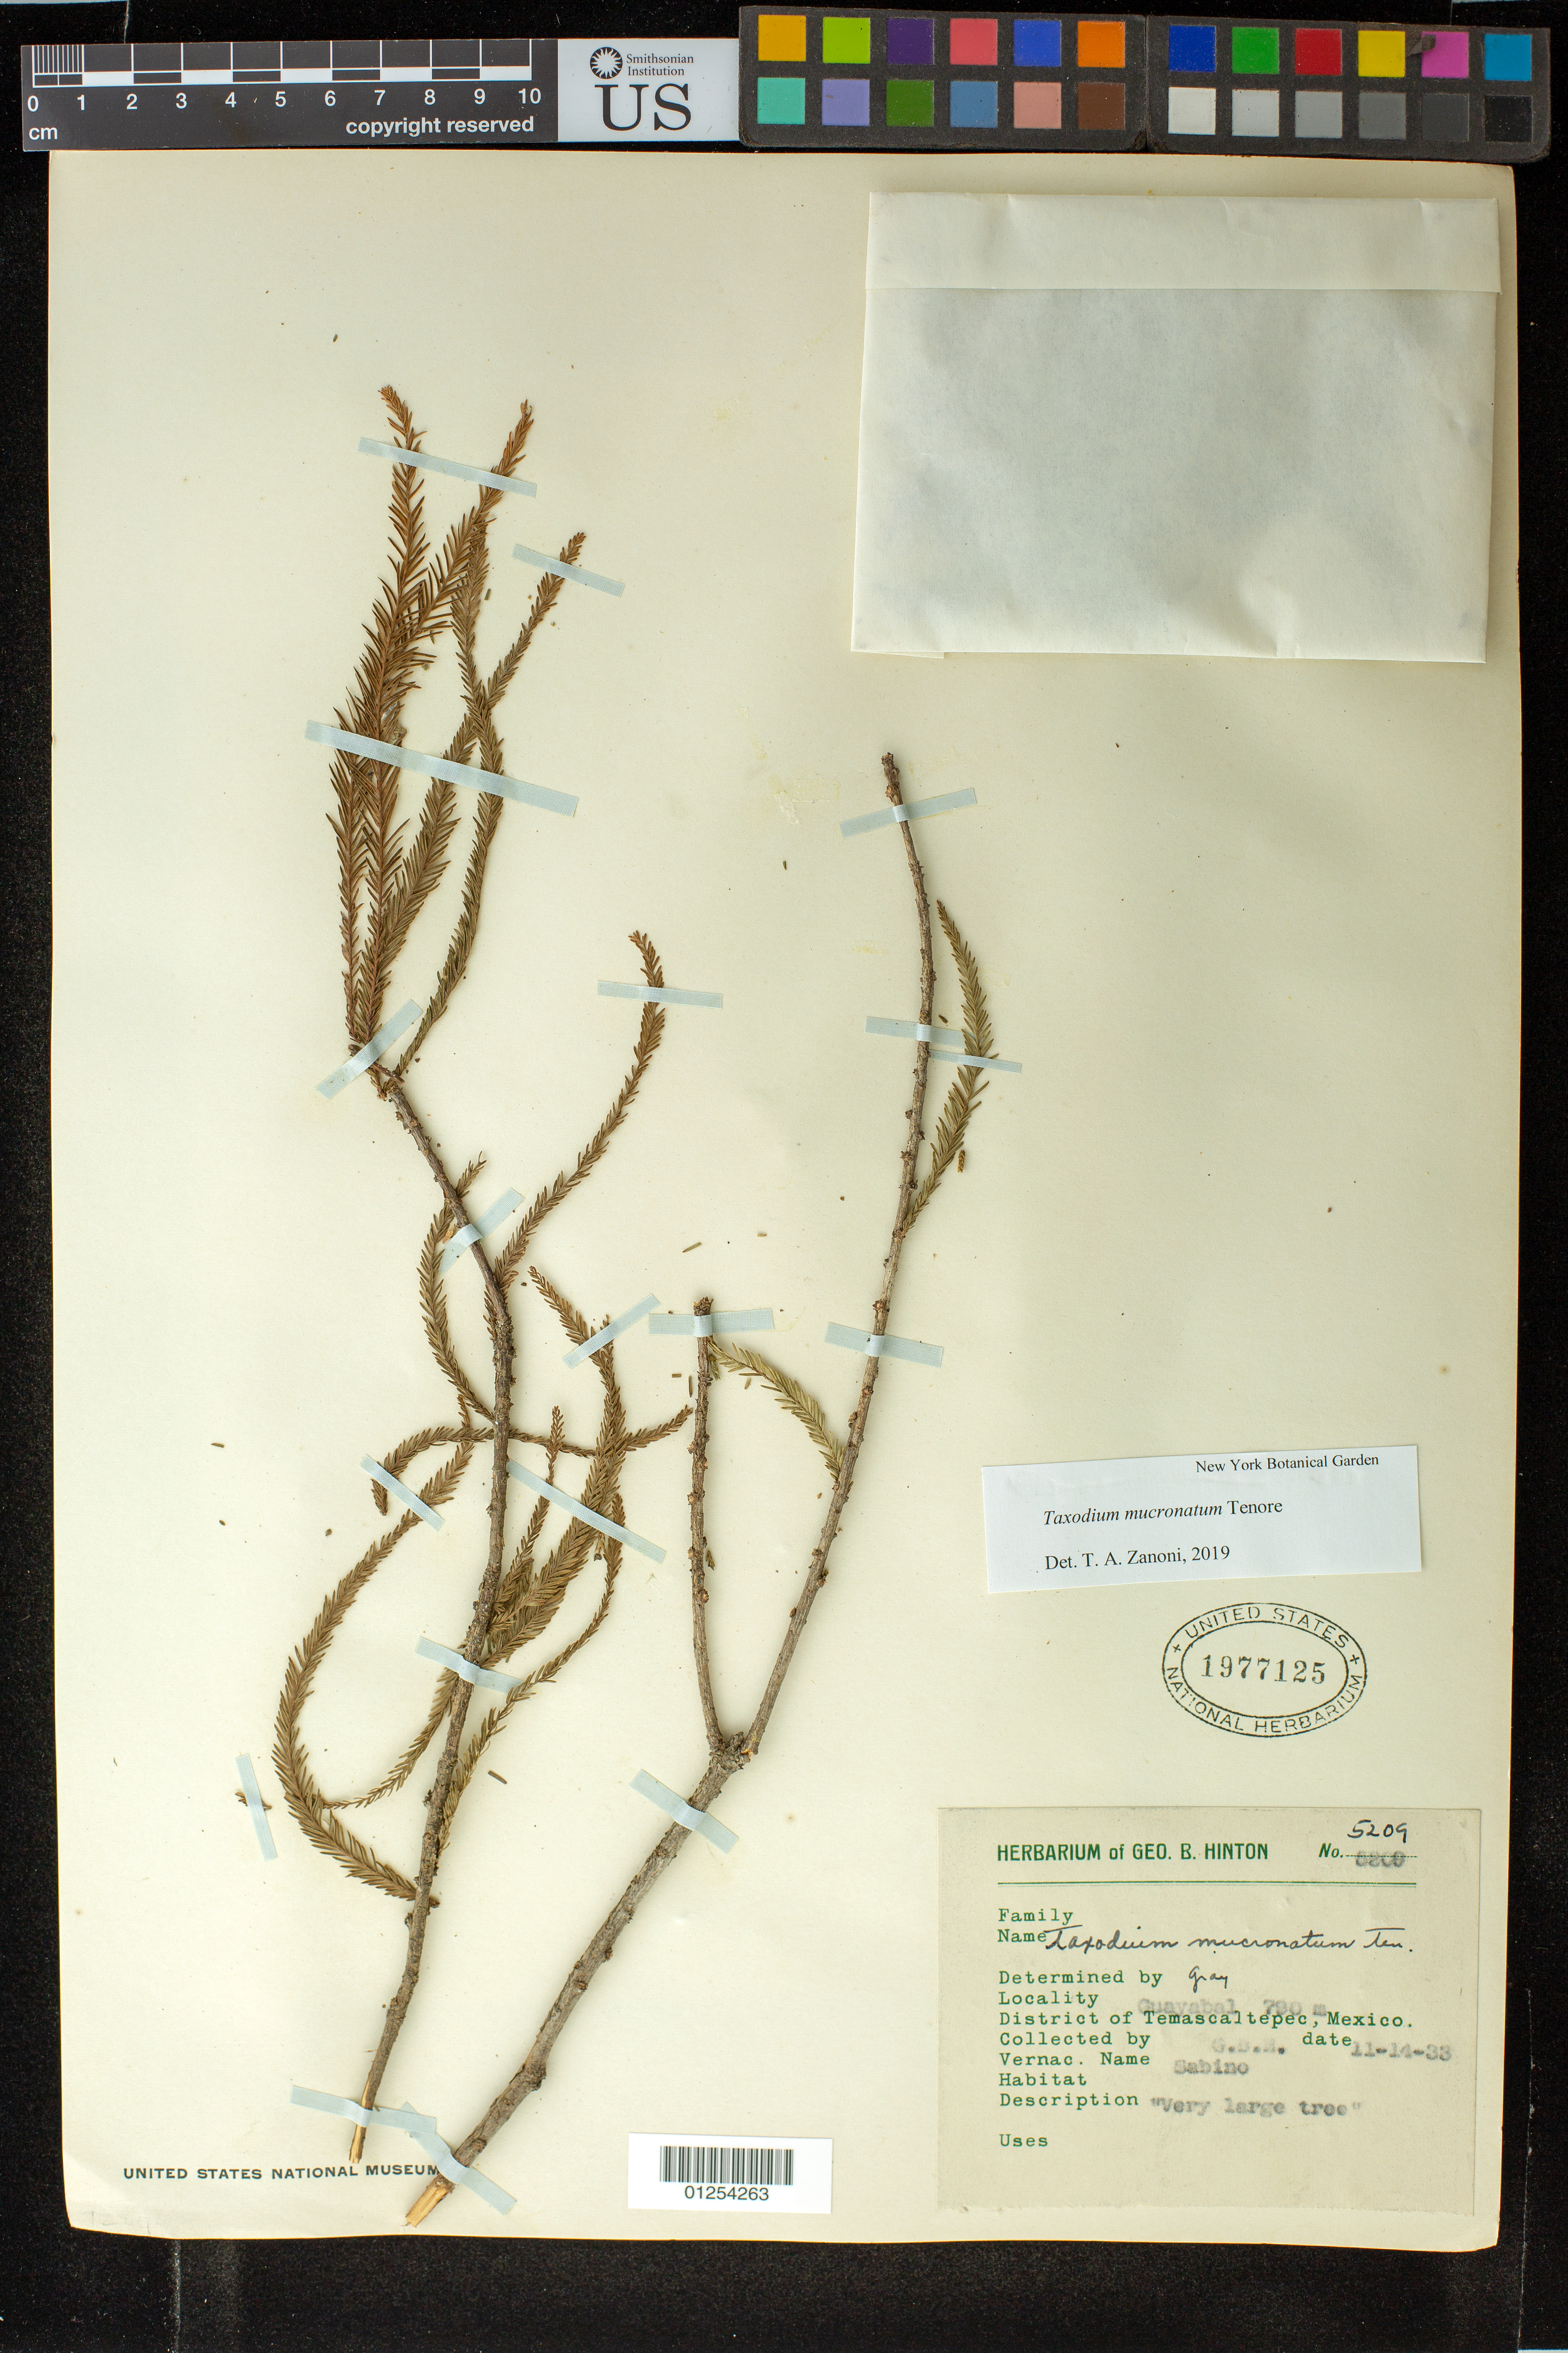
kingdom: Plantae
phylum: Tracheophyta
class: Pinopsida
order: Pinales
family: Cupressaceae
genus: Taxodium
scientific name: Taxodium mucronatum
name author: Ten.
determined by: Zanoni, T. A., (NY), New York Botanical Garden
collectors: G. B. Hinton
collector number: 5209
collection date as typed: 14 Nov 1933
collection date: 1933-11-14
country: Mexico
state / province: México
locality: Temascaltepec, Guayabal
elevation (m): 790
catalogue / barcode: US 1977125